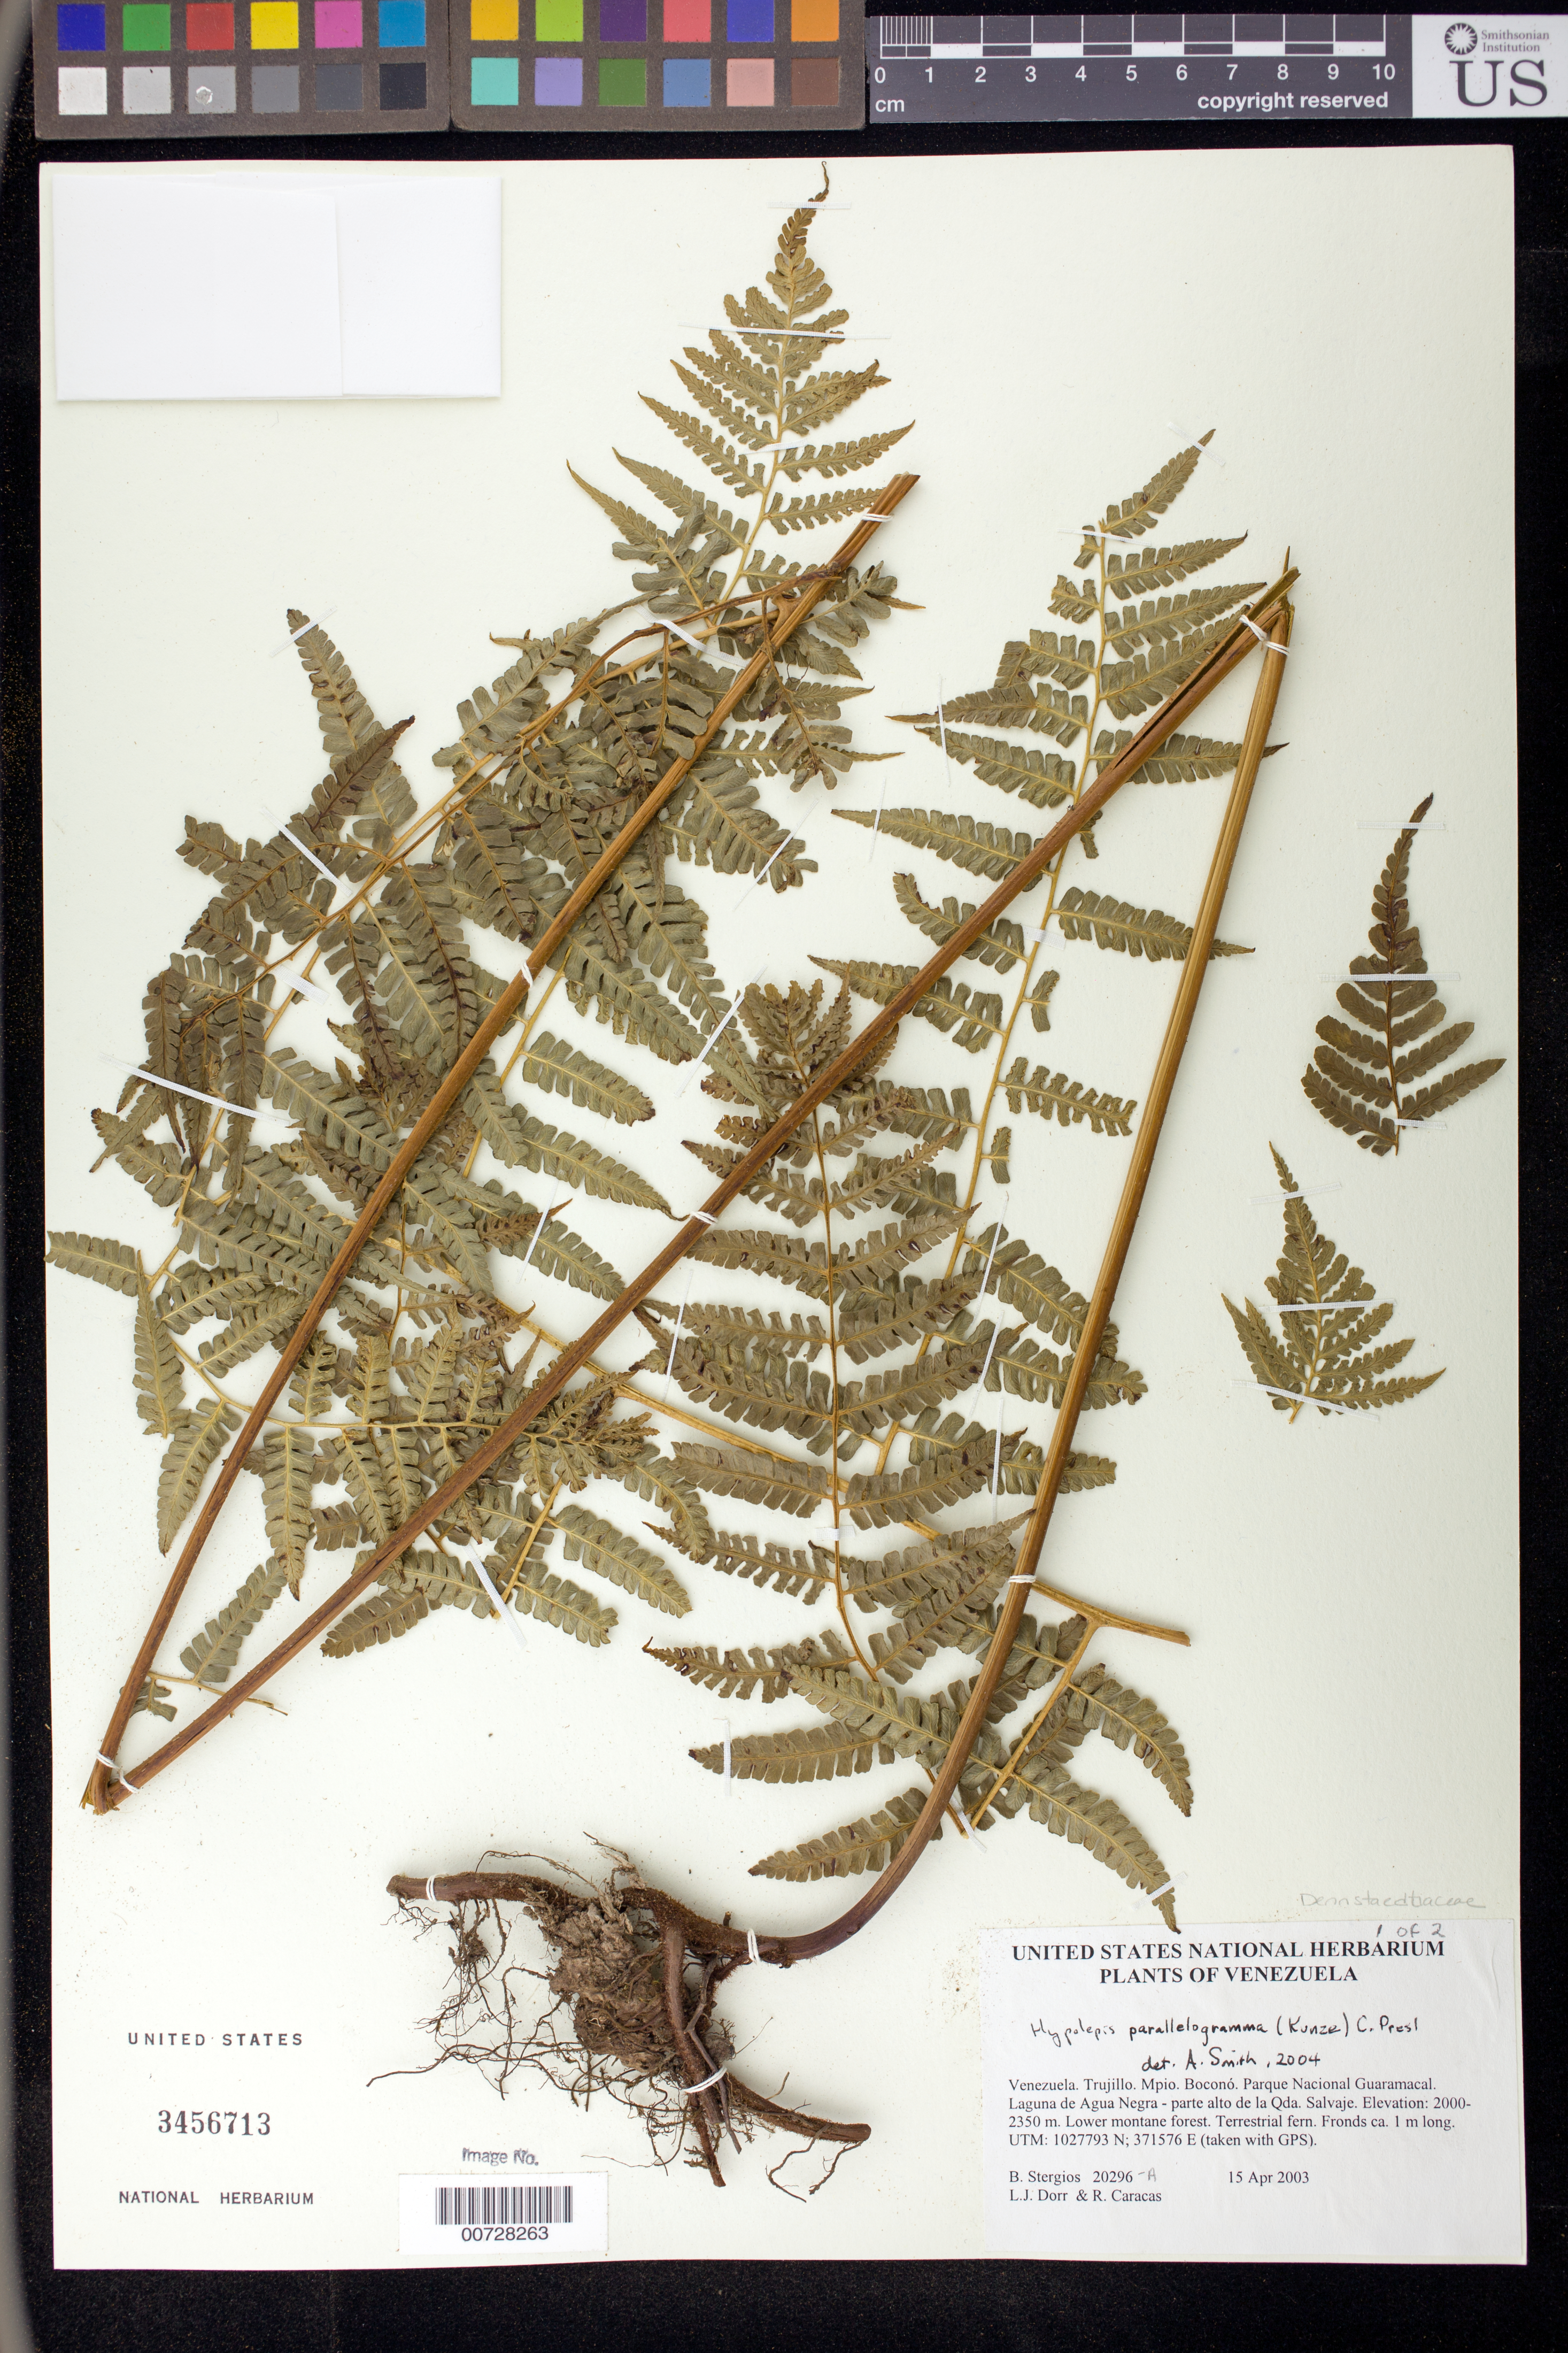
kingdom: Plantae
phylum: Tracheophyta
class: Polypodiopsida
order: Polypodiales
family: Dennstaedtiaceae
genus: Hypolepis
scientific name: Hypolepis sp.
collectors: B. G. Stergios, L. J. Dorr & R. Caracas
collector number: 20296a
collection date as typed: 15 Apr 2003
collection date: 2003-04-15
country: Venezuela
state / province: Trujillo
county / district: Boconó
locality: Parque Nacional Guaramacal, Laguna de Agua Negra - parte alto de la Qda. Salvaje.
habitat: Lower montane forest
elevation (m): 2000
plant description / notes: PORT, US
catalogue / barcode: US 3456713